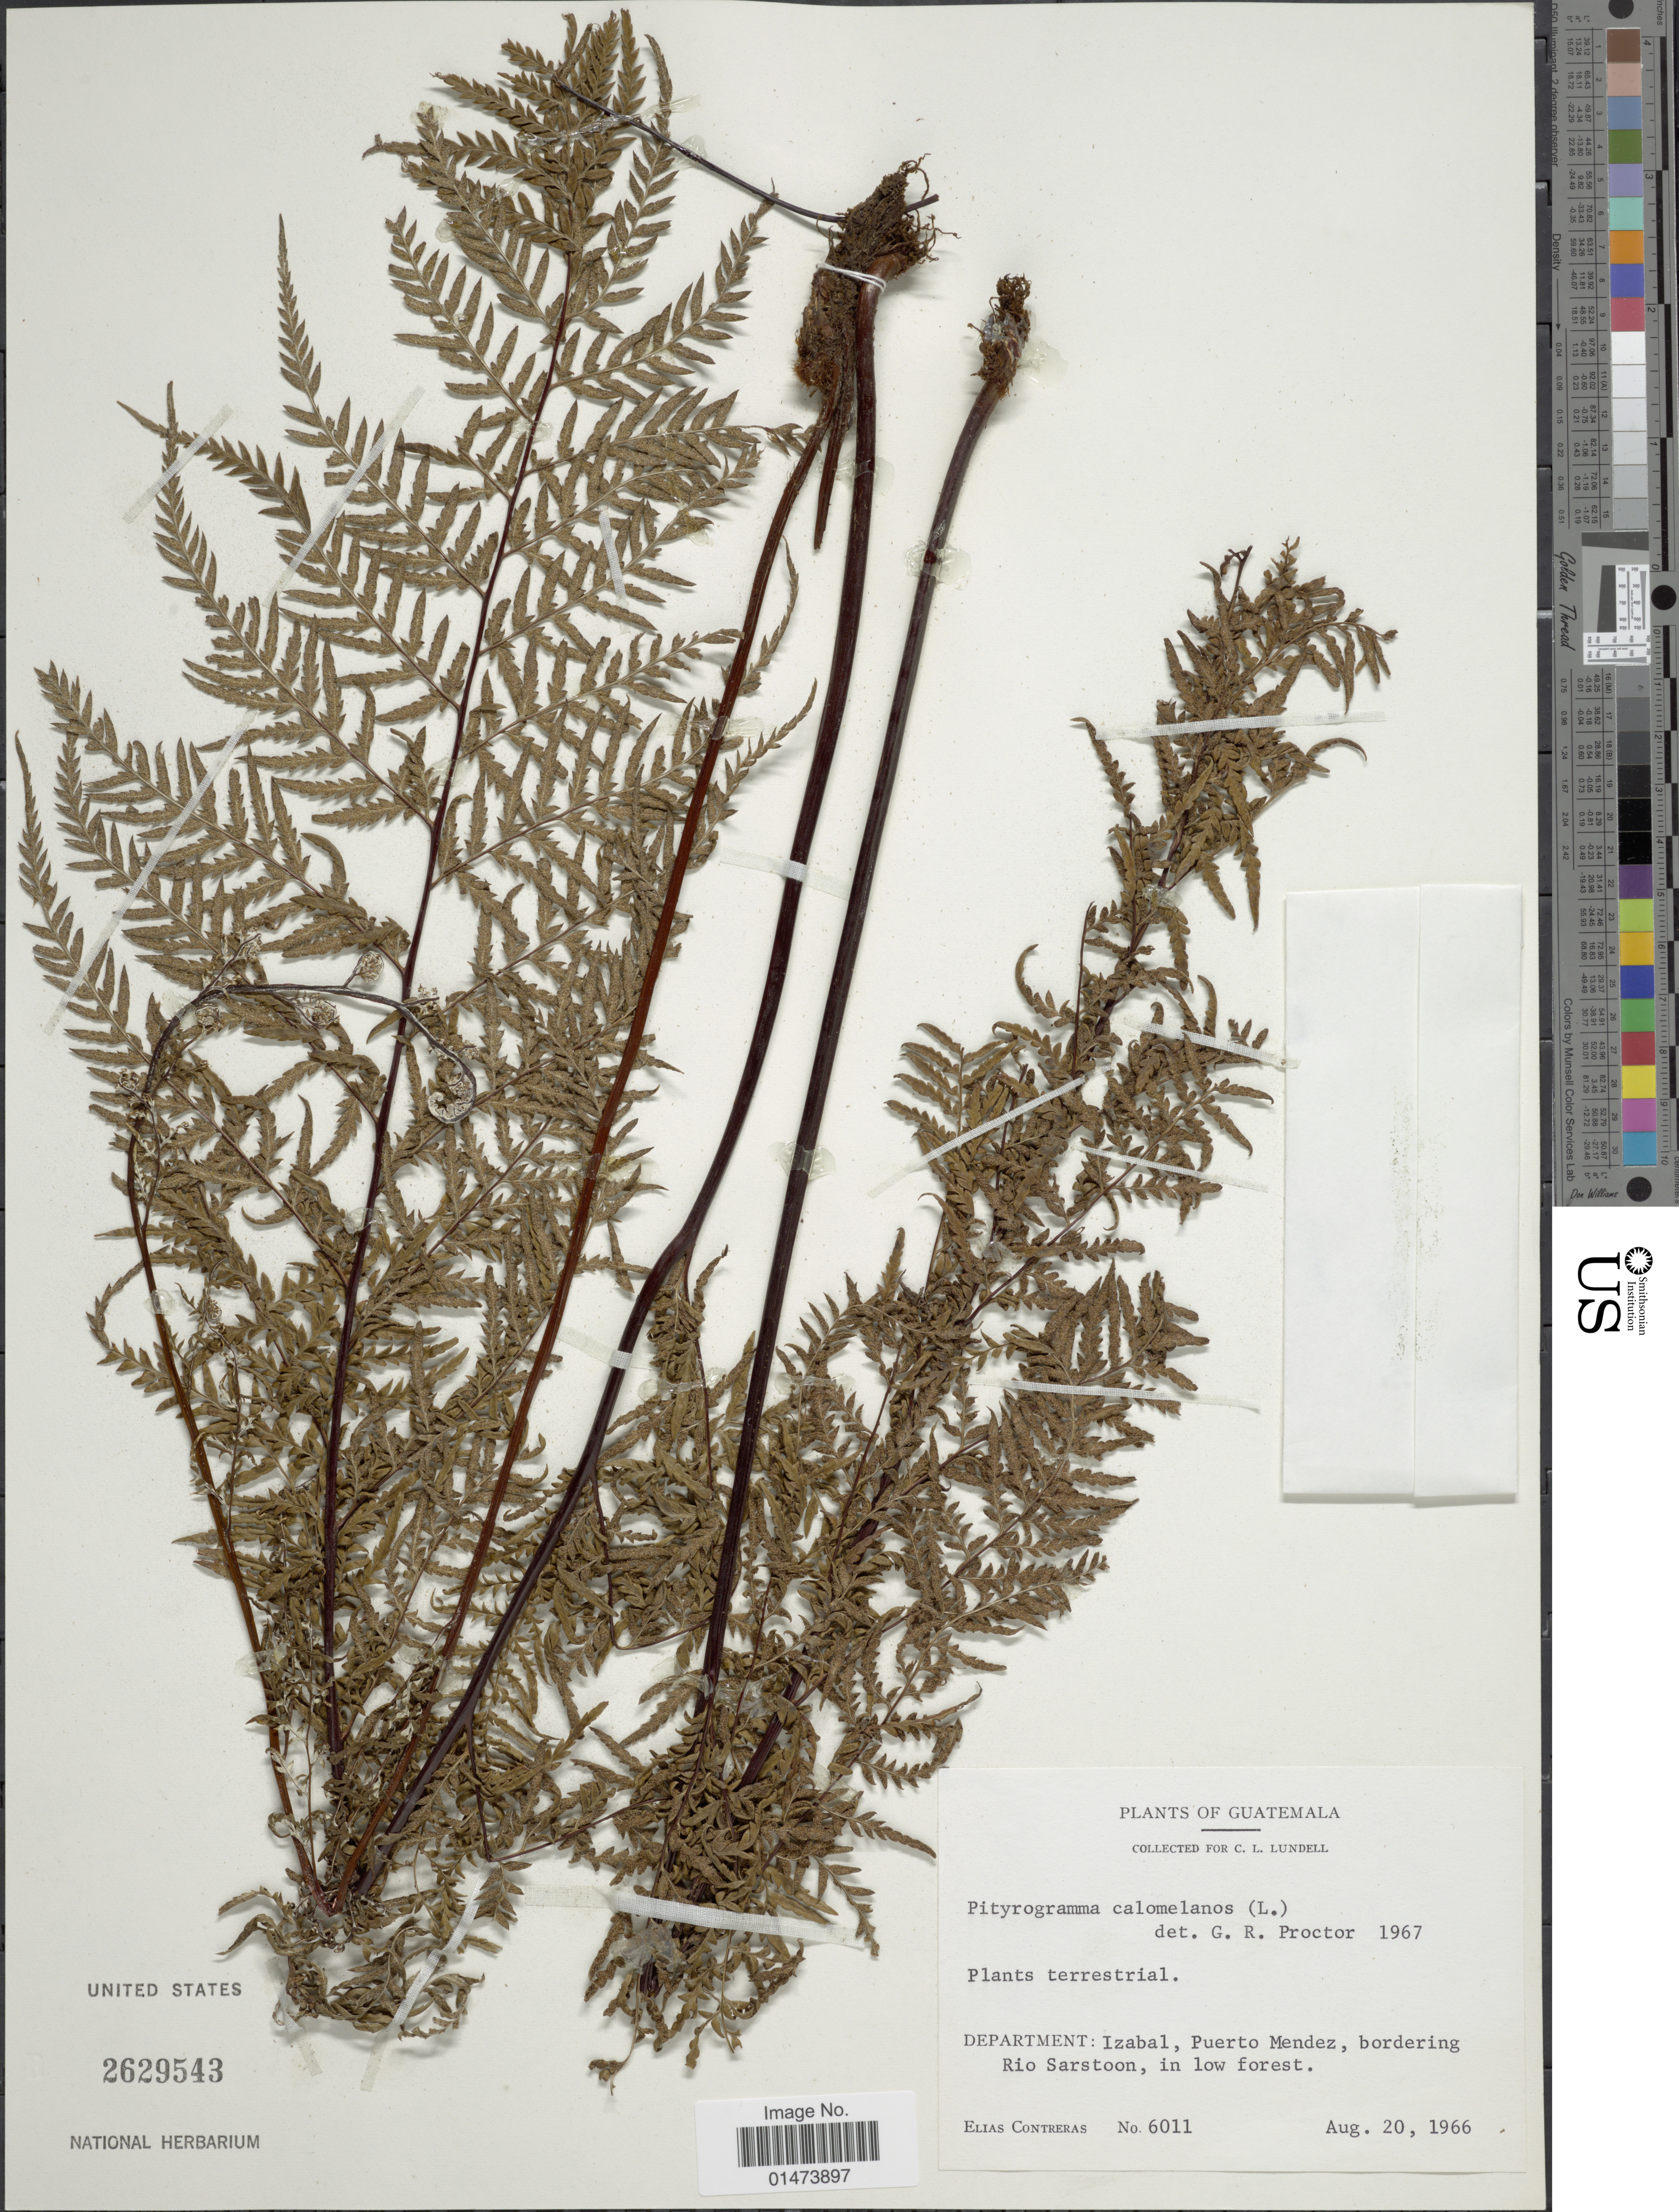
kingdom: Plantae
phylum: Tracheophyta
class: Polypodiopsida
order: Polypodiales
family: Pteridaceae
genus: Pityrogramma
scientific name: Pityrogramma calomelanos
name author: (L.) Link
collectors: E. Contreras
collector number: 6011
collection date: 1966-08-20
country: Guatemala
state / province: Izabal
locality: Izabal, Puerto Mendez, bordering Rio Sarstoon, in low forest.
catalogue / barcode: US 2629543